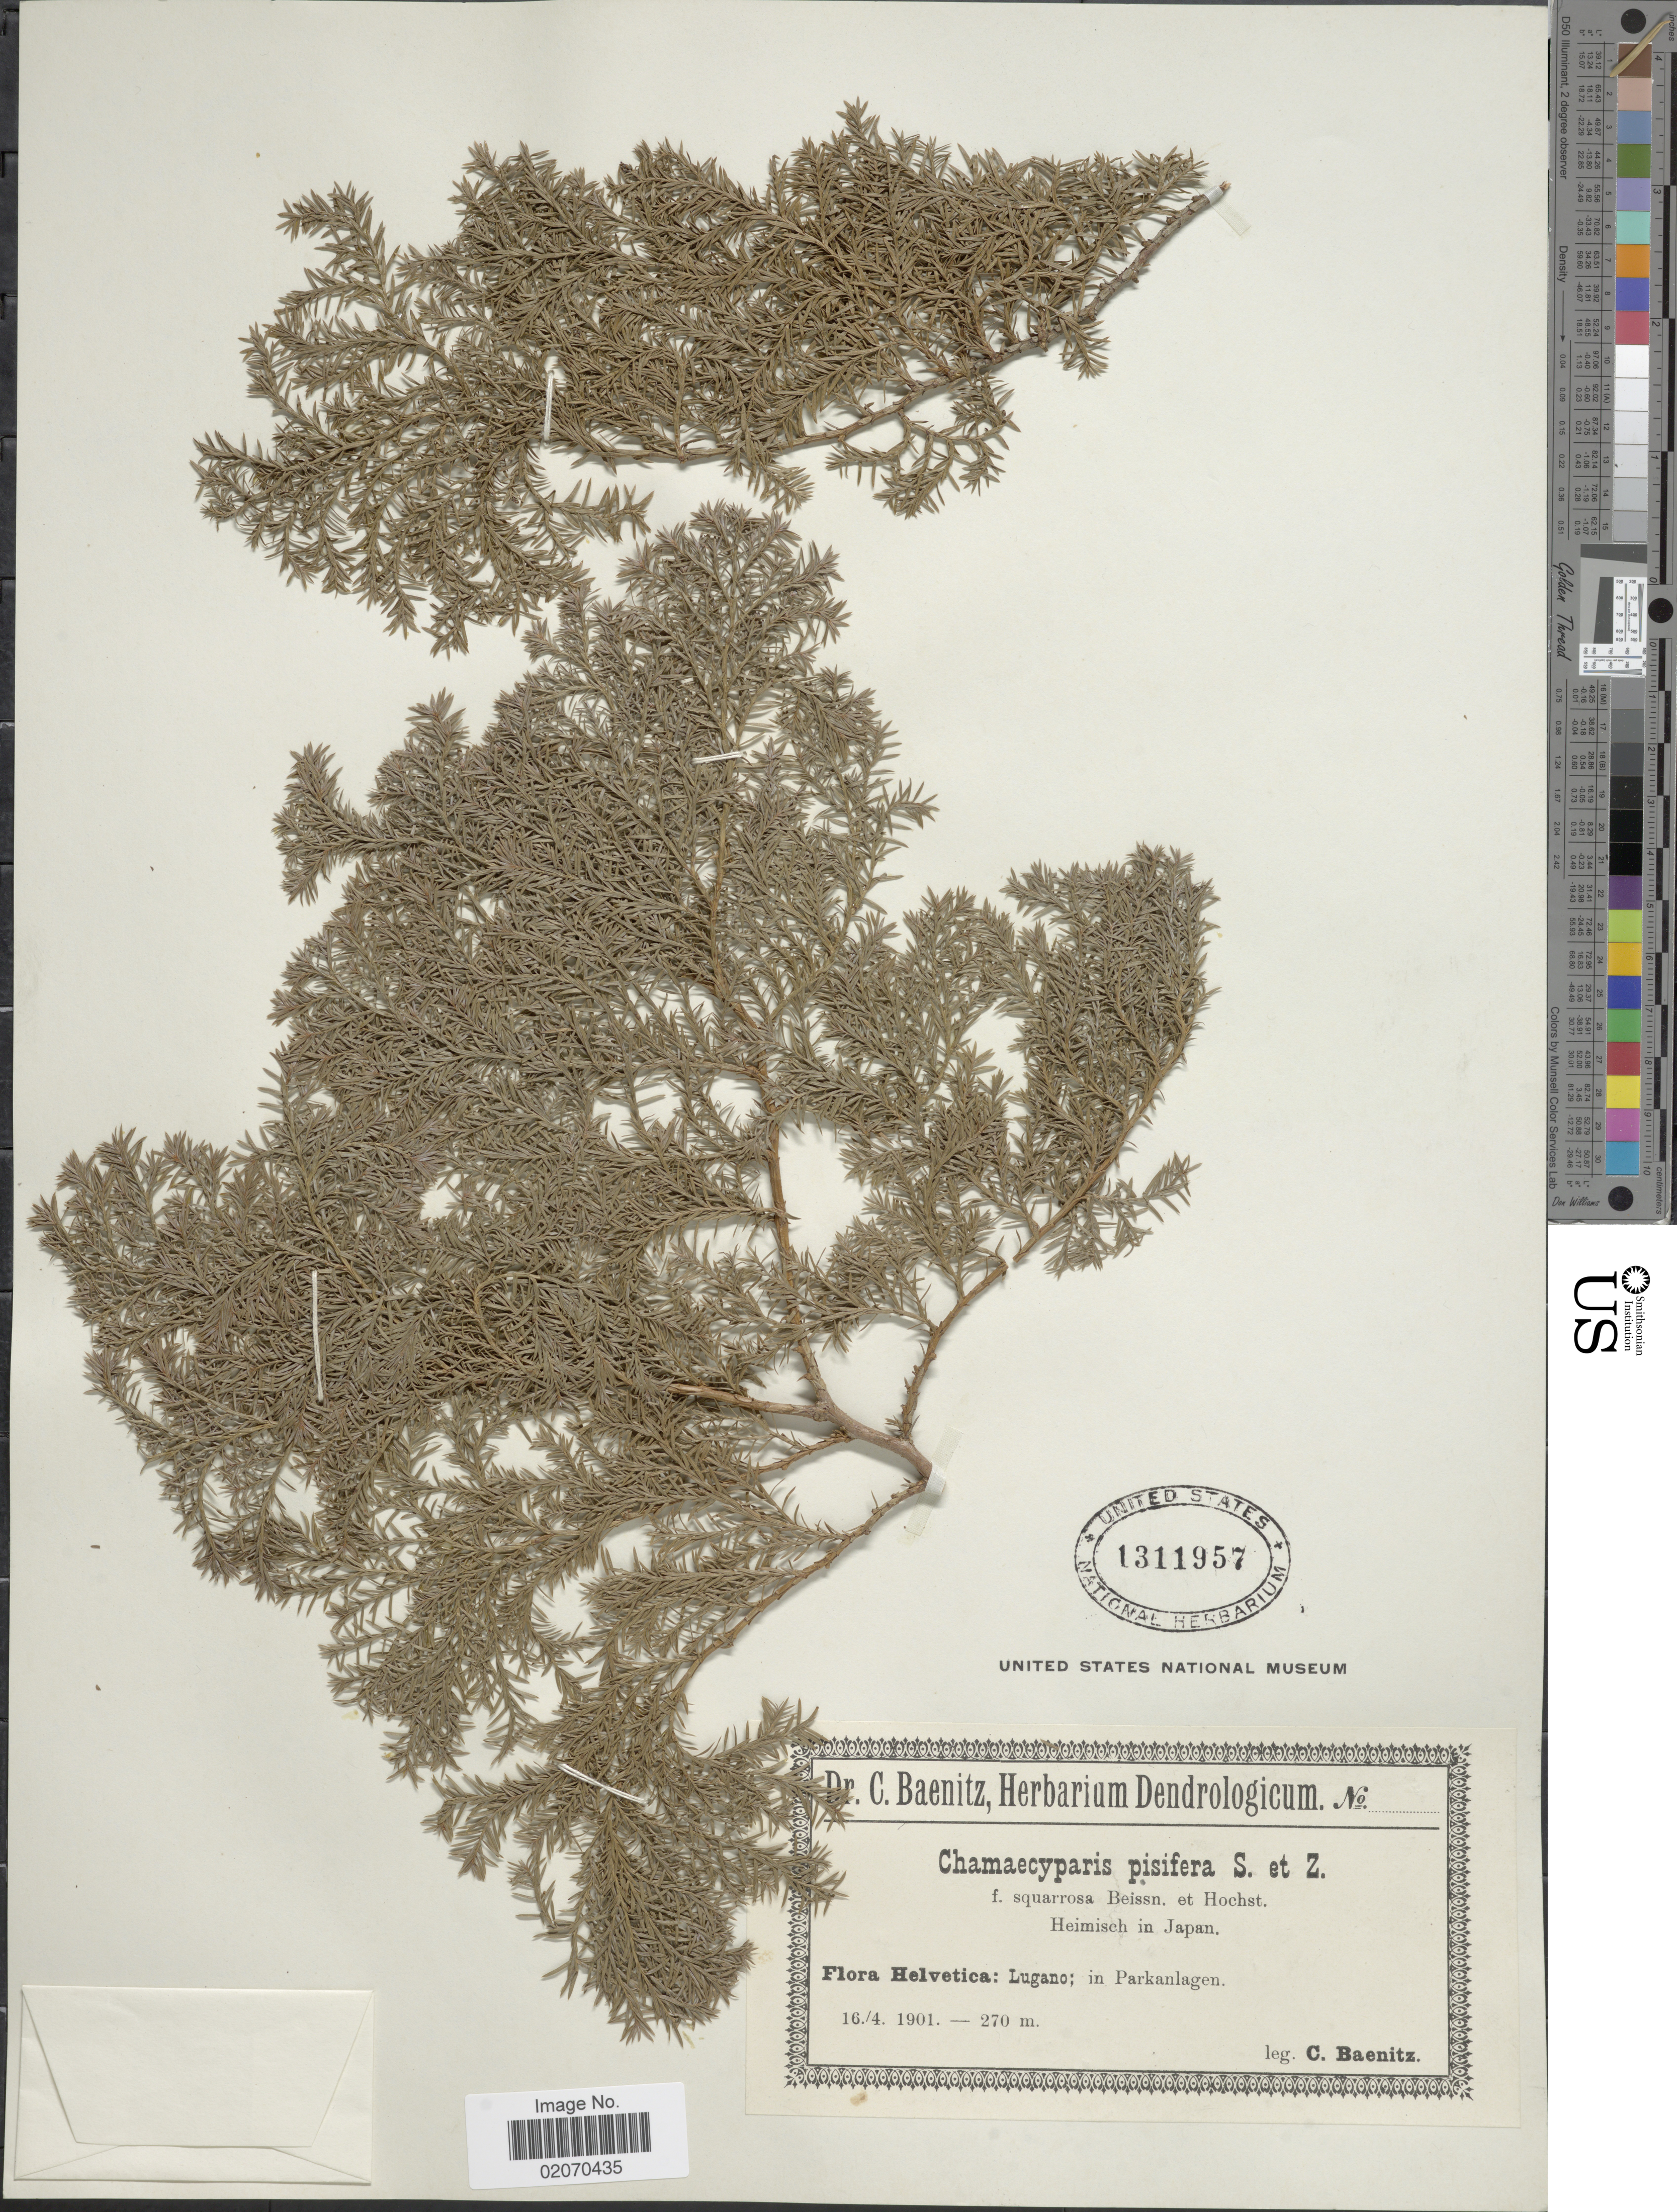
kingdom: Plantae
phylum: Tracheophyta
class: Pinopsida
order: Pinales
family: Cupressaceae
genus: Chamaecyparis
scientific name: Chamaecyparis pisifera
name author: (Siebold & Zucc.) Endl.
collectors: C. G. Baenitz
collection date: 1901-04-16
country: Switzerland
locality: Helvetica: Lugano; in Parkanlagen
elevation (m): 270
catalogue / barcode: US 1311957